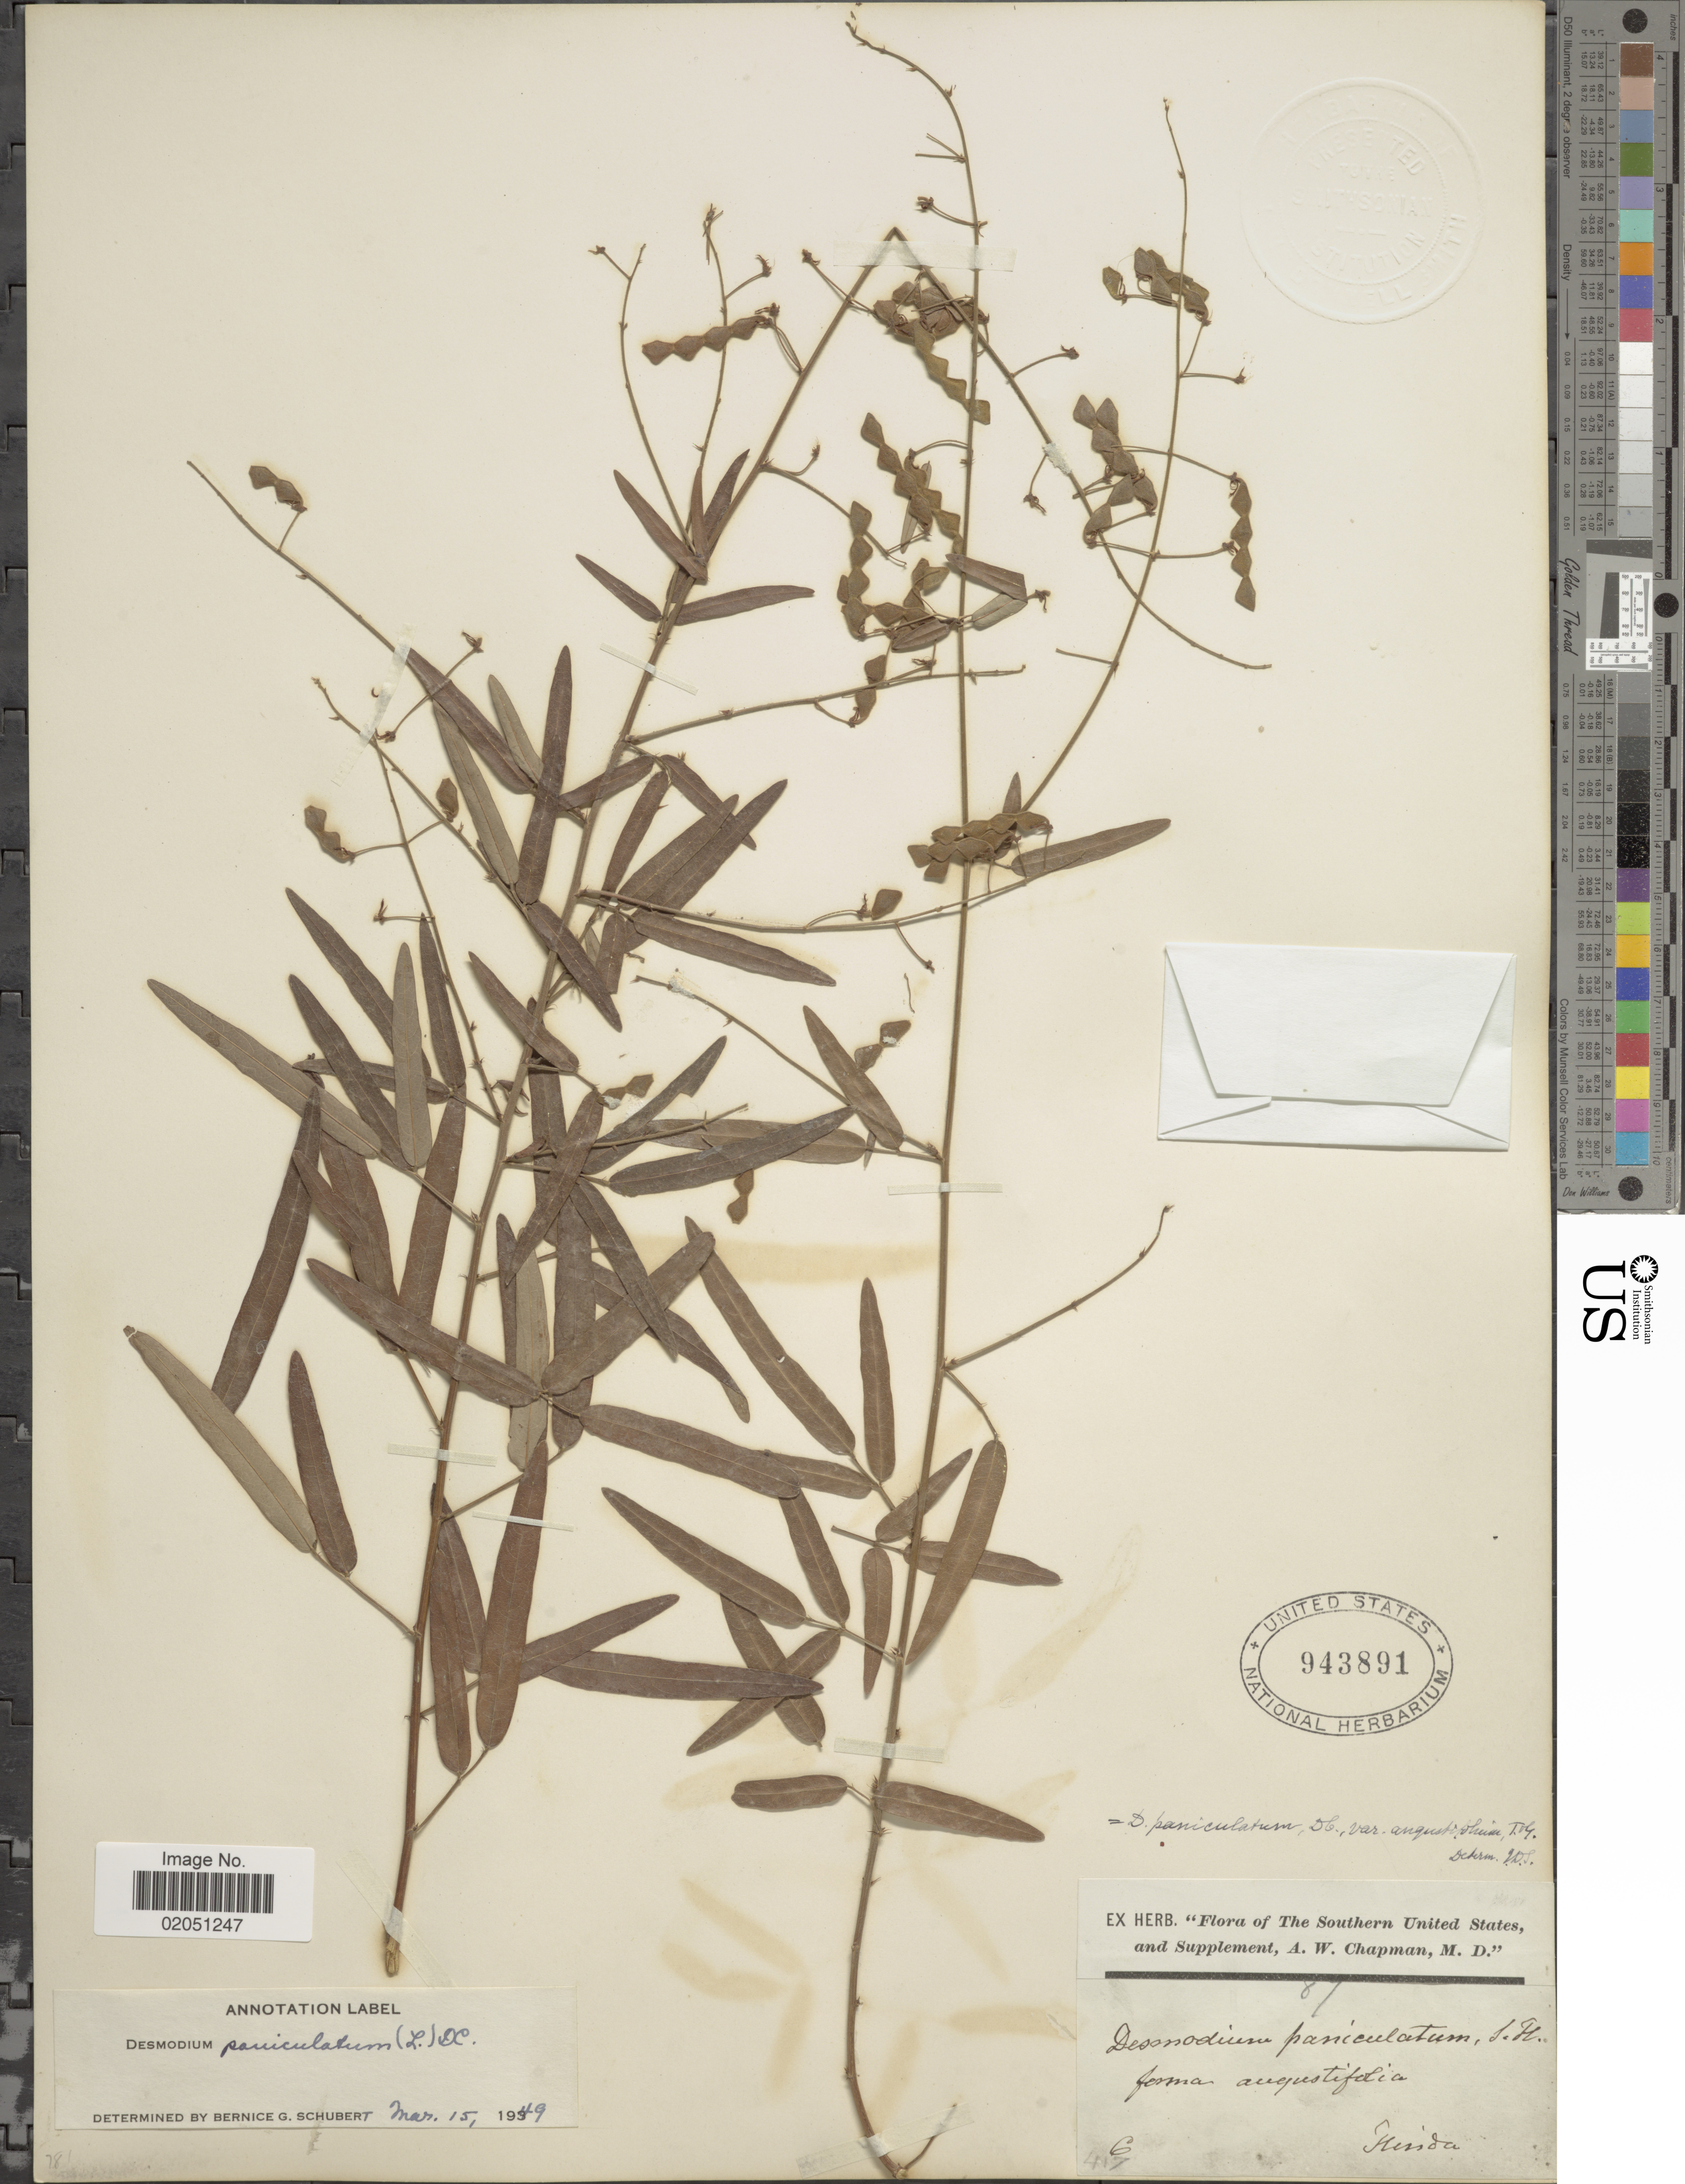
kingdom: Plantae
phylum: Tracheophyta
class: Magnoliopsida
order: Fabales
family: Fabaceae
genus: Desmodium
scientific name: Desmodium paniculatum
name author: (L.) DC.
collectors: A. W. Chapman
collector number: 6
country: United States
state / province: Florida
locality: The Southern United States and Supplement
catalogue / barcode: US 943891